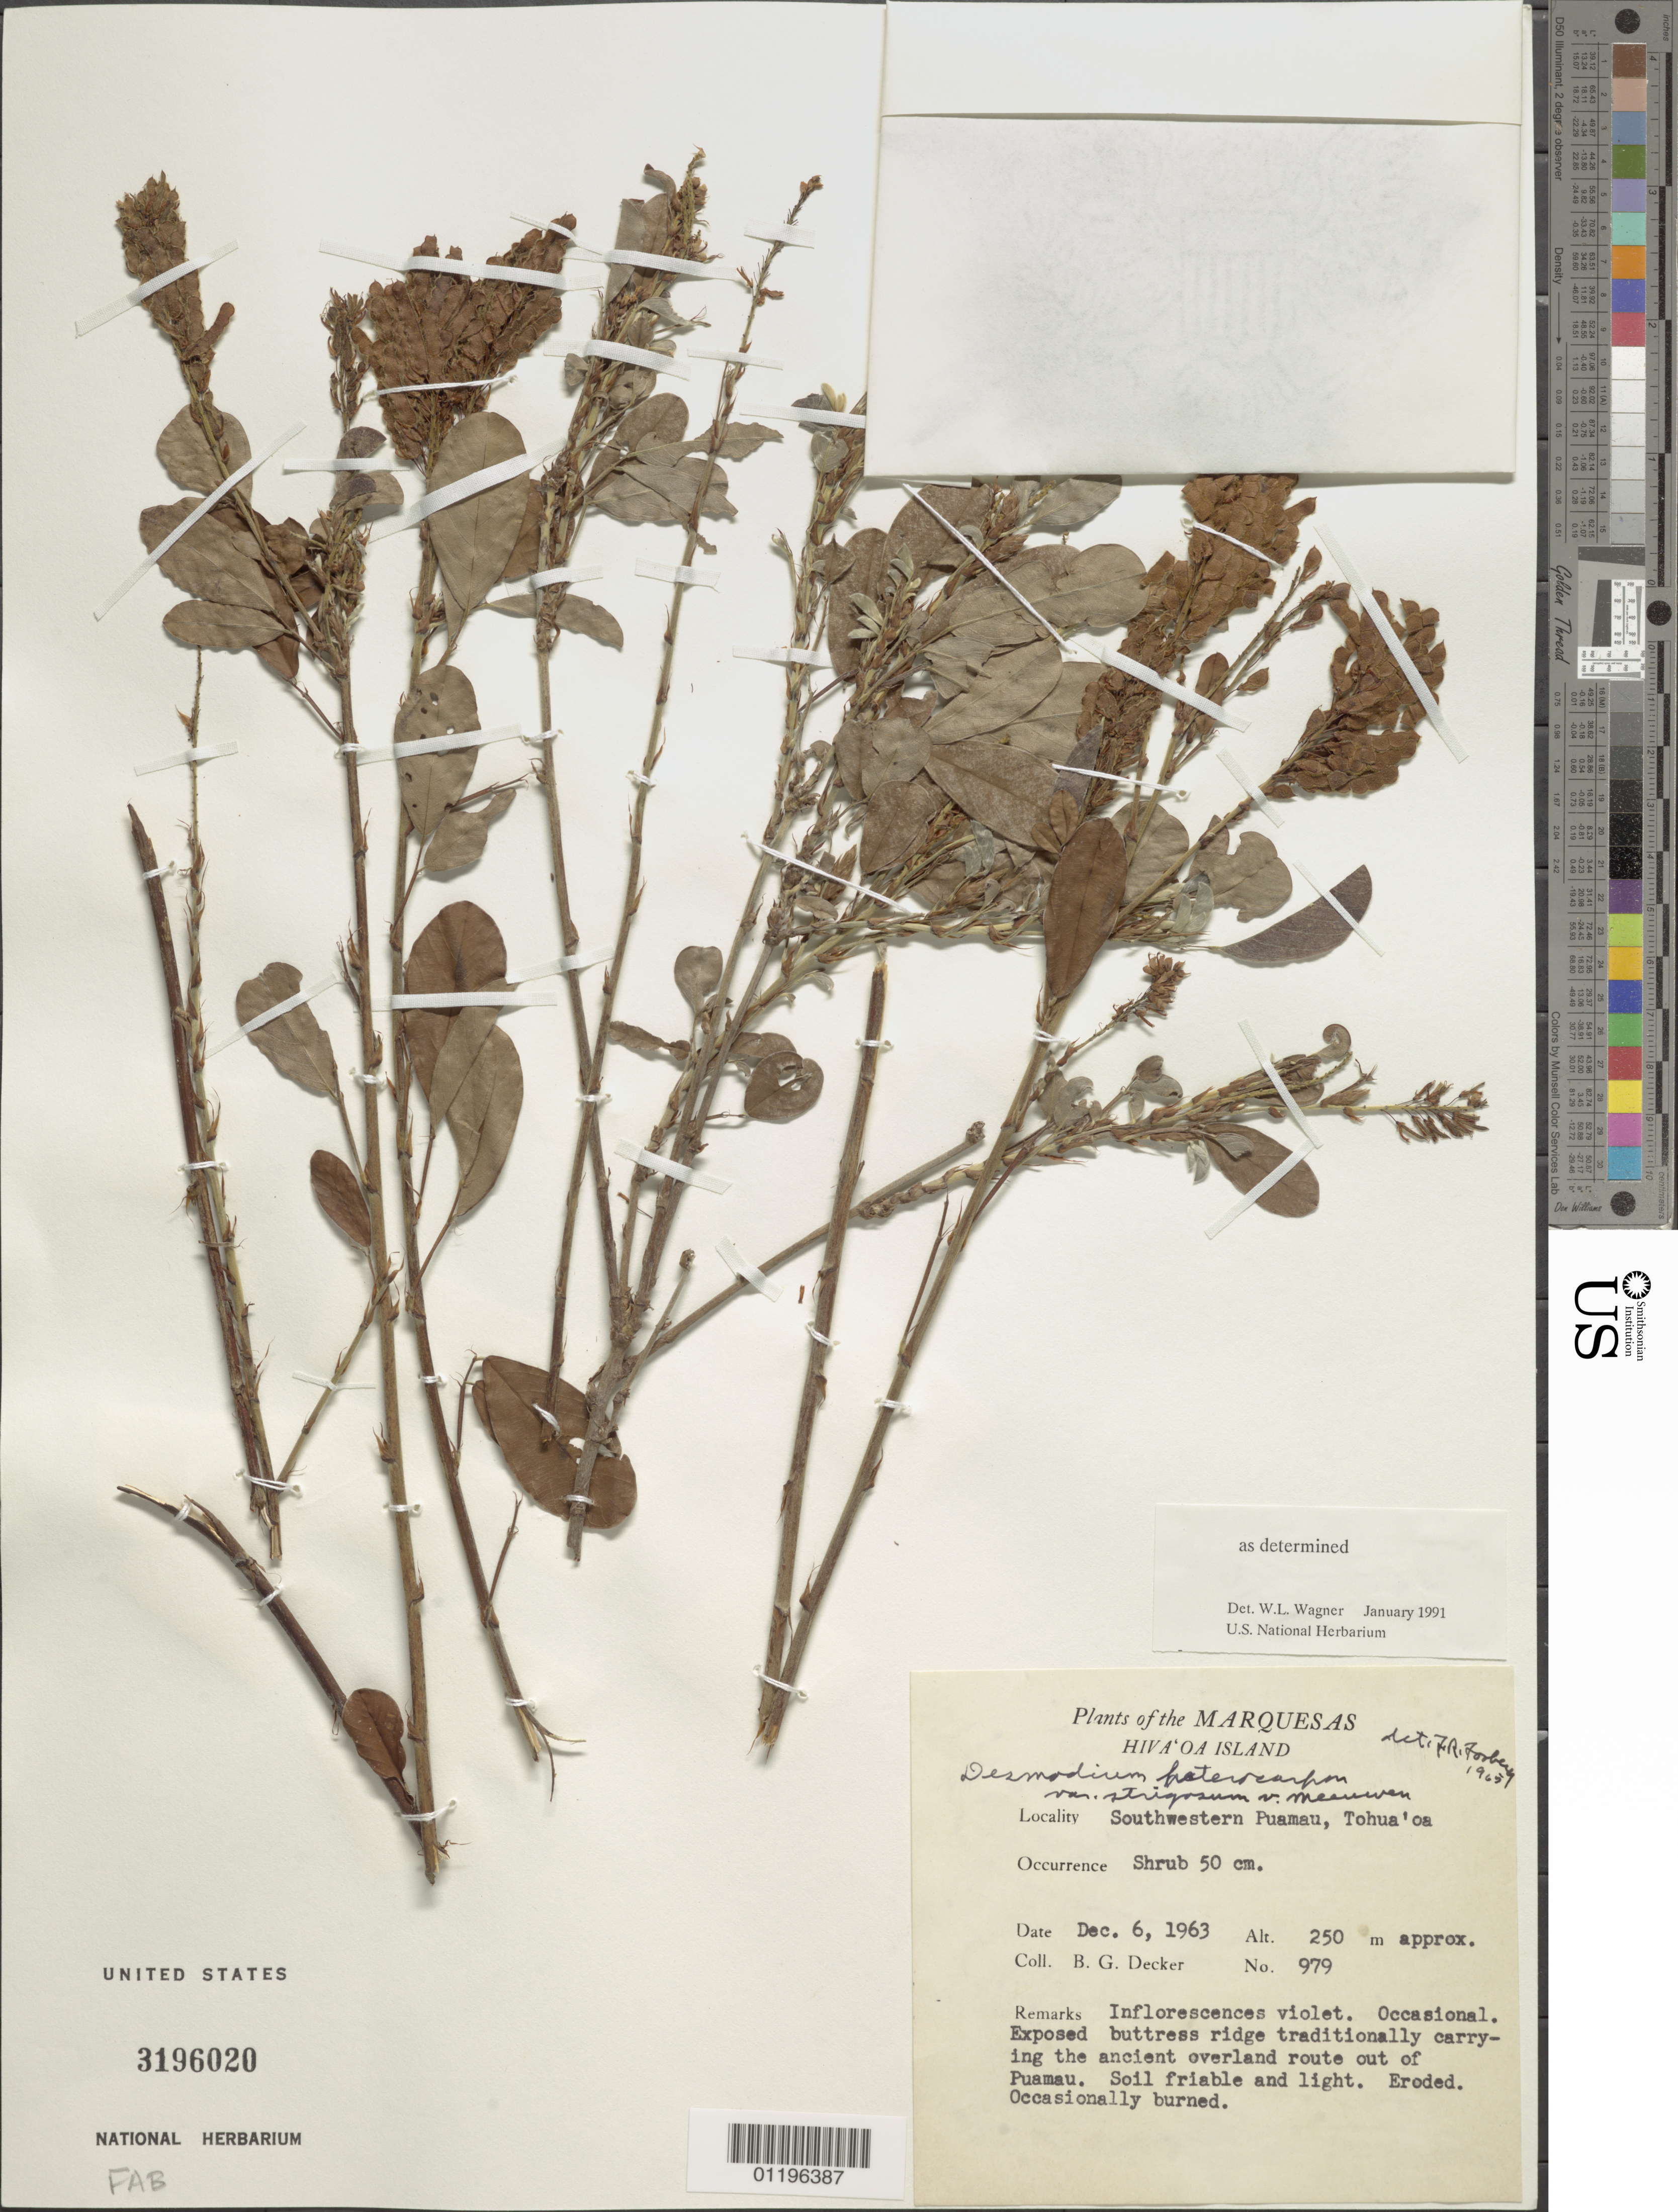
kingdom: Plantae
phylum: Tracheophyta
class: Magnoliopsida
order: Fabales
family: Fabaceae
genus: Grona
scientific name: Grona heterocarpos var. strigosa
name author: (Meeuwen) H. Ohashi & K. Ohashi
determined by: Wagner, W. L., (BOT), Smithsonian Institution - National Museum of Natural History (UNITED STATES)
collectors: B. G. Decker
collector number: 979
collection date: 1963-12-06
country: French Polynesia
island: Hiva Oa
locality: SW Puamau, Tohua'oa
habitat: Exposed buttress ridge traditionally carrying the ancient overland route out of Puamau. Soil friable and light. Eroded, occasionally burned. Occasional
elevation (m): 250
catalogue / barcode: US 3196020